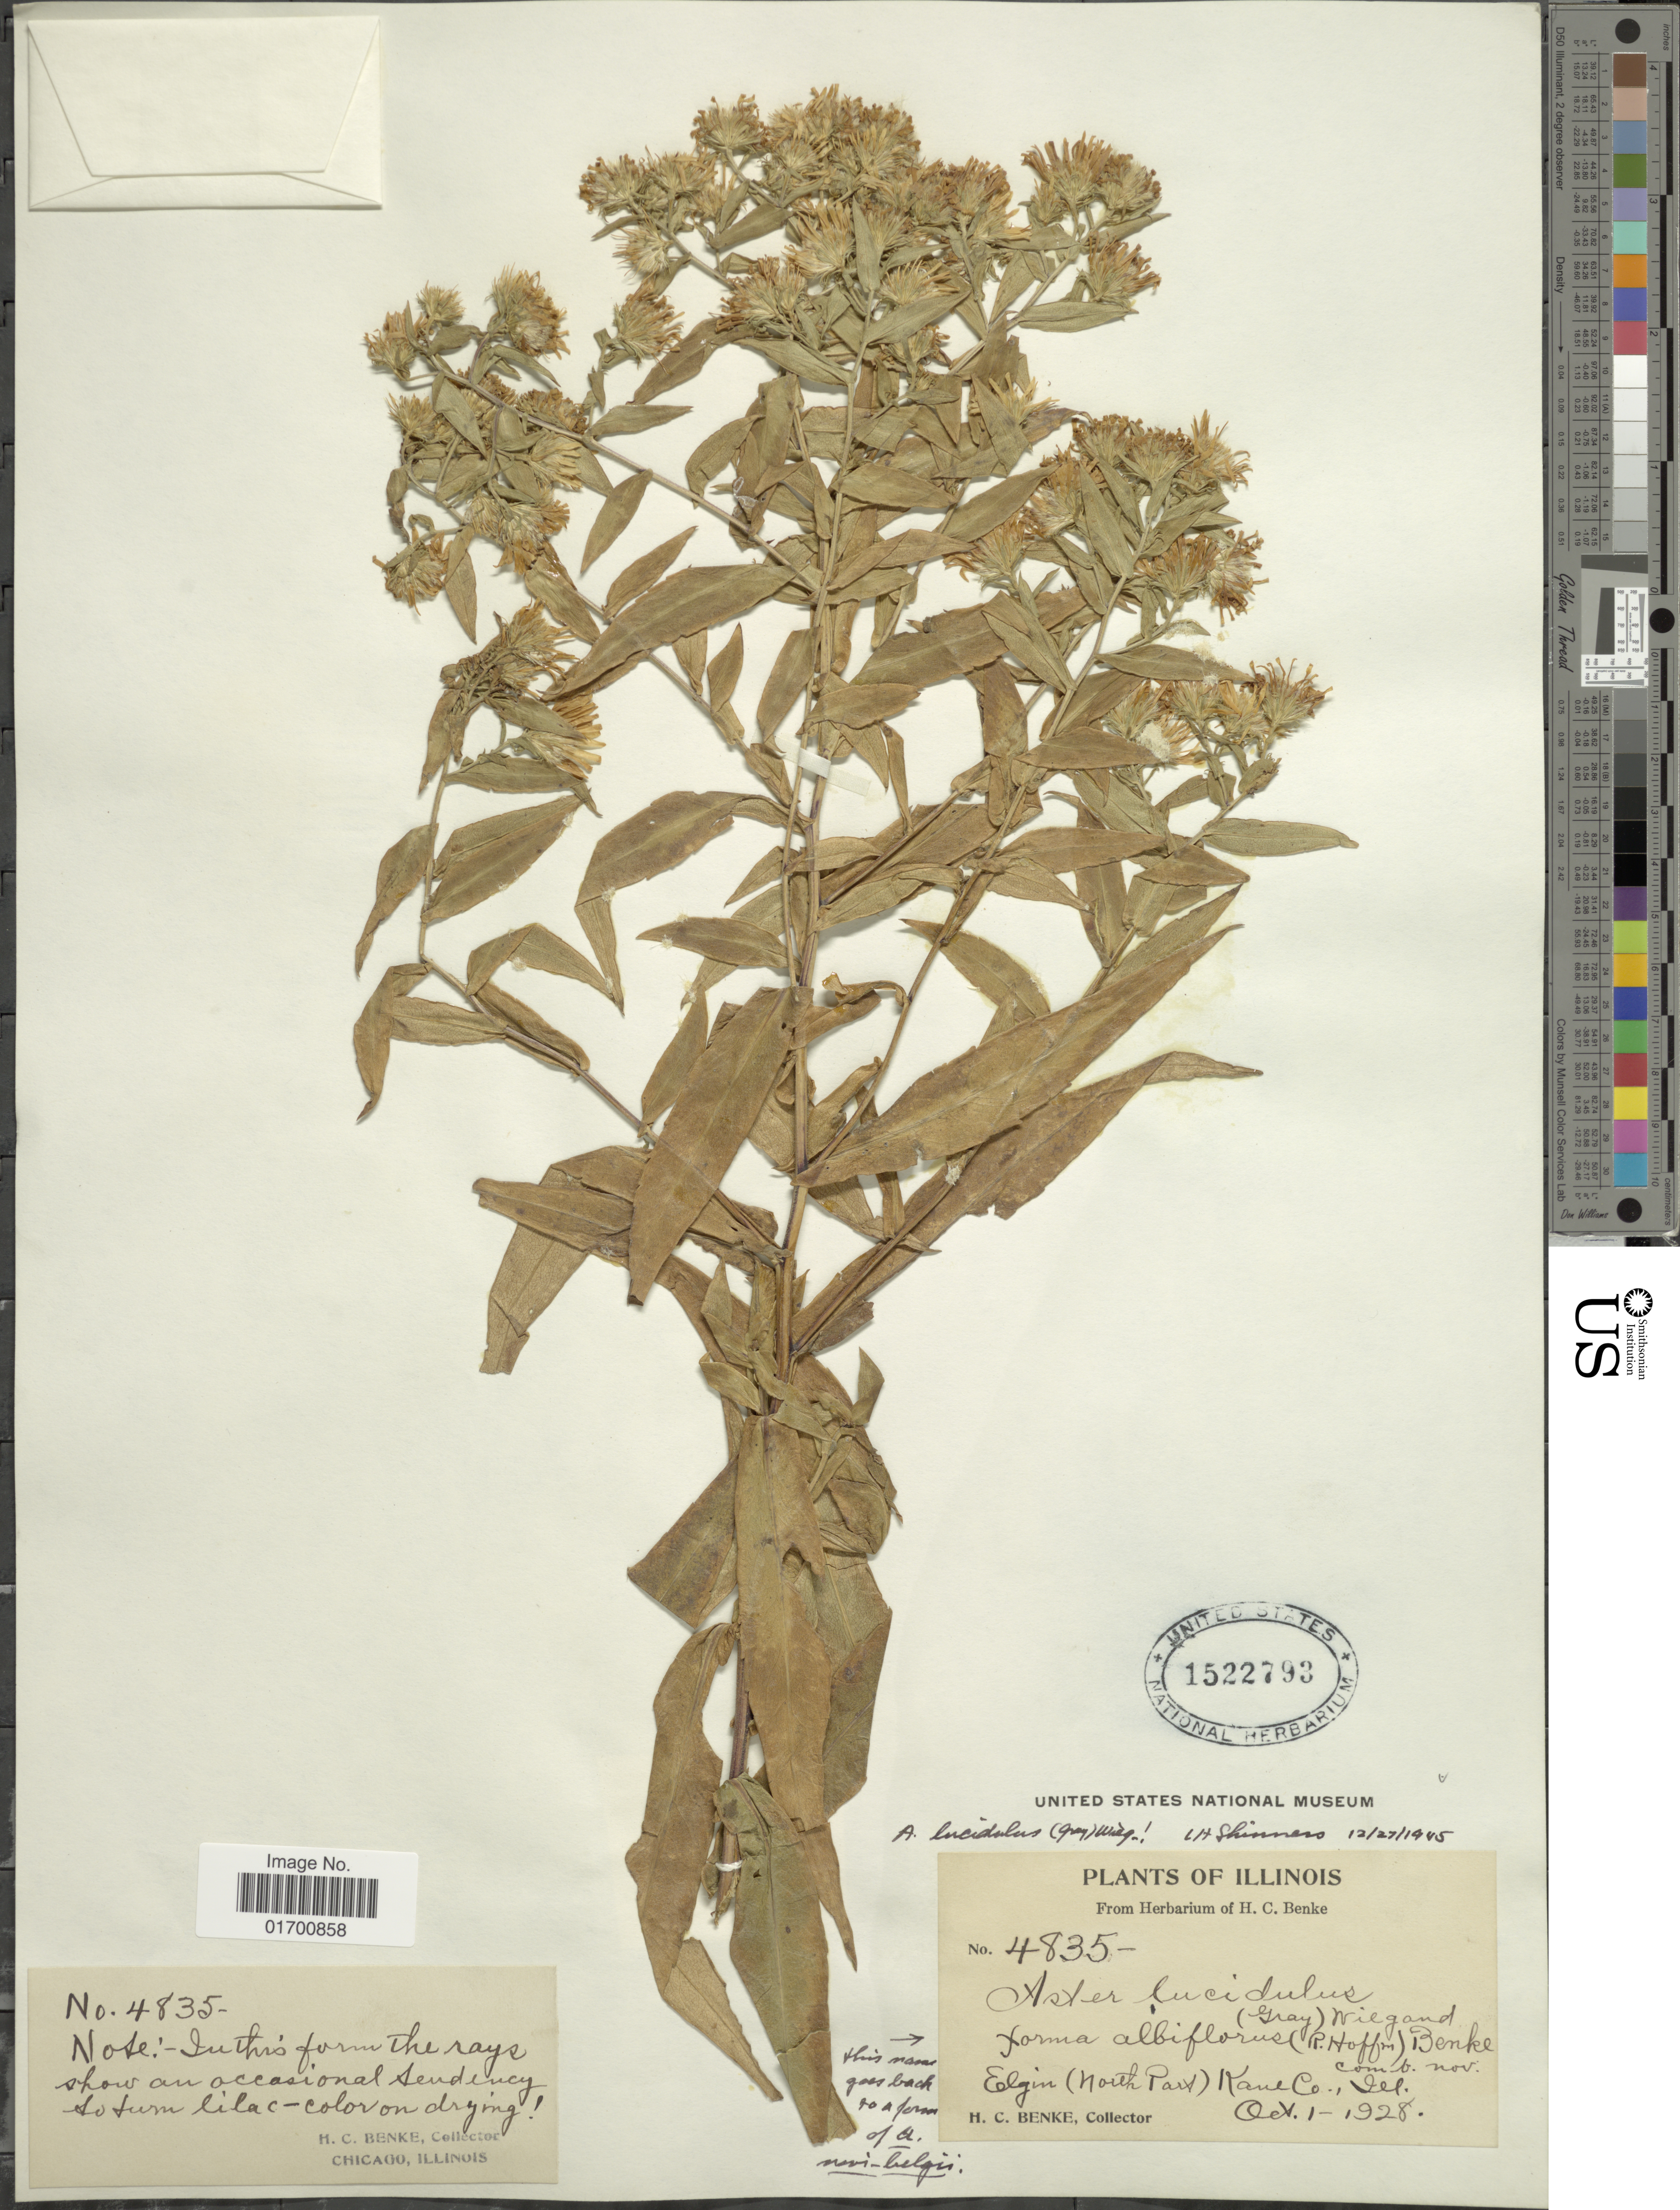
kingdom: Plantae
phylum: Tracheophyta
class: Magnoliopsida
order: Asterales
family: Asteraceae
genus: Symphyotrichum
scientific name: Symphyotrichum firmum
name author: (Nees) G.L. Nesom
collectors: H. Benke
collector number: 4835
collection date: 1928-10-01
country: United States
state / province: Illinois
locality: Forma albiflorus, Elgin (North Parts), Kane Co.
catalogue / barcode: US 1522793